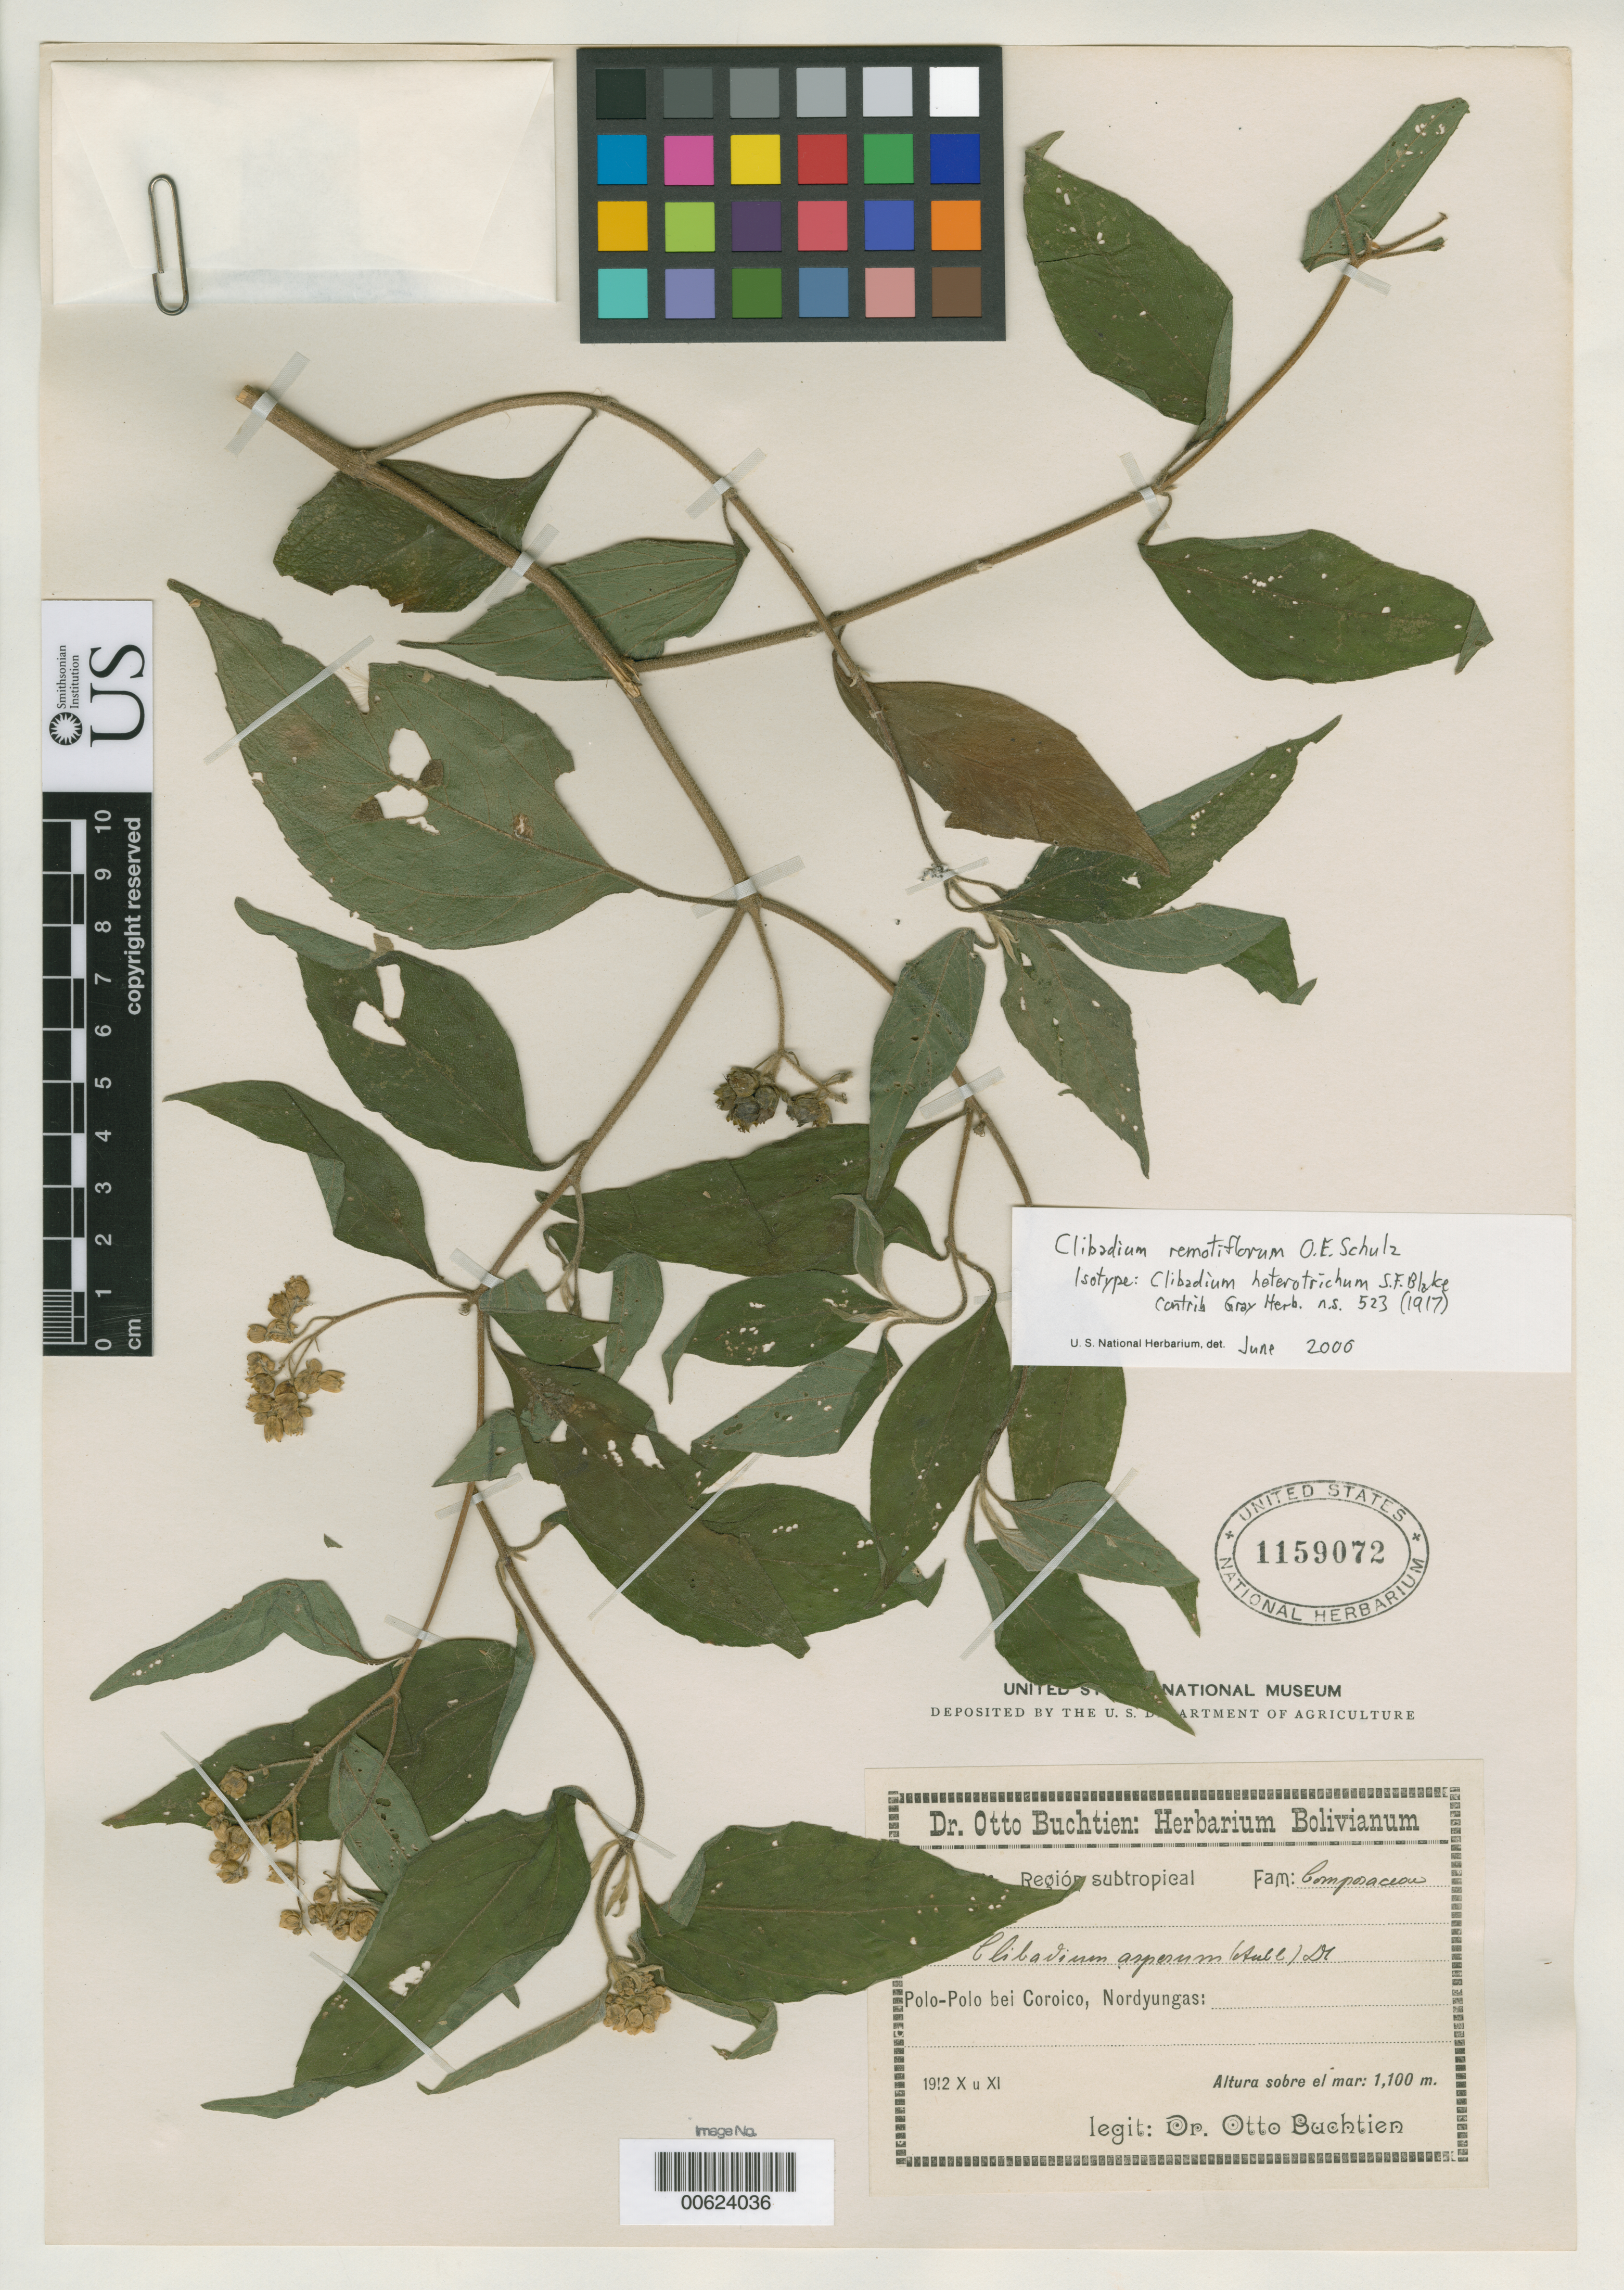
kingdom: Plantae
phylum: Tracheophyta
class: Magnoliopsida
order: Asterales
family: Asteraceae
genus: Clibadium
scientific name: Clibadium heterotrichum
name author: S.F. Blake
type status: Isotype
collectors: O. Buchtien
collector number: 4992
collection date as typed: Oct 1912 to -- Nov 1912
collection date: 1912-10/1912-11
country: Bolivia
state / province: La Paz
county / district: Nor Yungas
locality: Polo-Polo bei Coroico, Nord Yungas.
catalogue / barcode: US 1159072